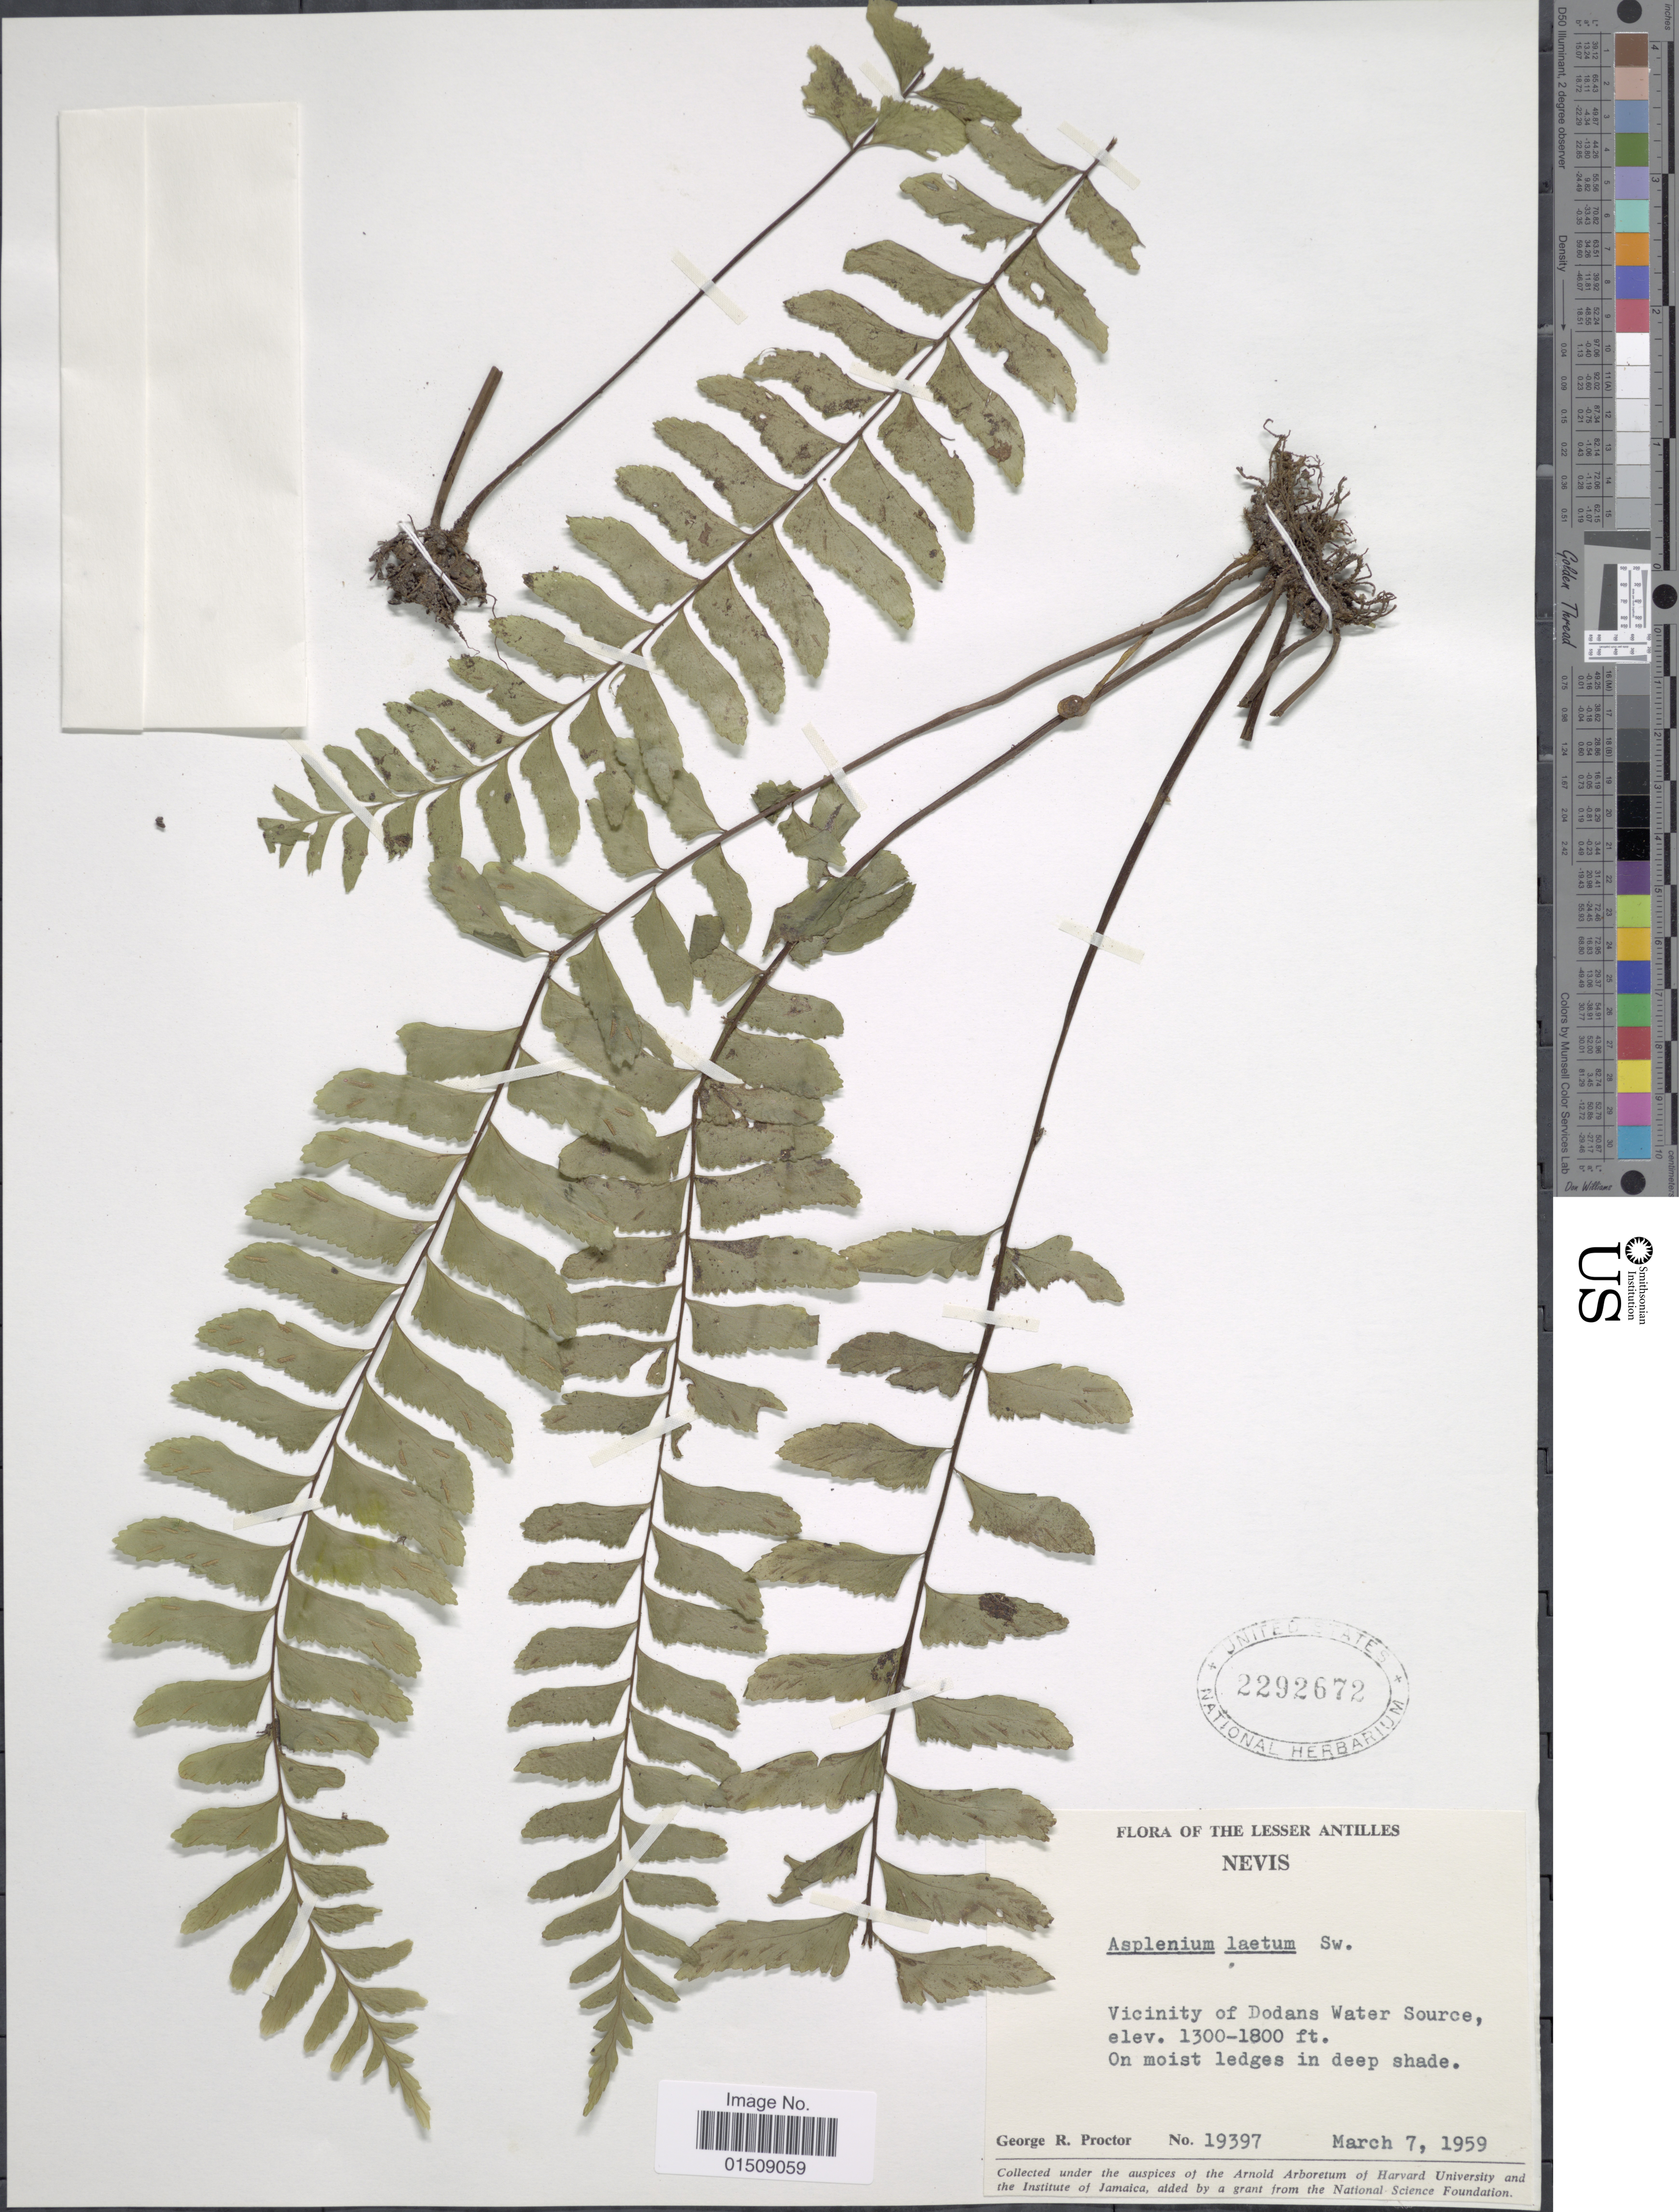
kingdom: Plantae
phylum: Tracheophyta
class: Polypodiopsida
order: Polypodiales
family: Aspleniaceae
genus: Asplenium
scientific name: Asplenium laetum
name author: Sw.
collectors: G. R. Proctor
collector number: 19397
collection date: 1959-03-07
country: St. Christopher-Nevis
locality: The Lesser Antilles, Nevis. Vicinity of Dodans Water Source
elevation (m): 396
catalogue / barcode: US 2292672